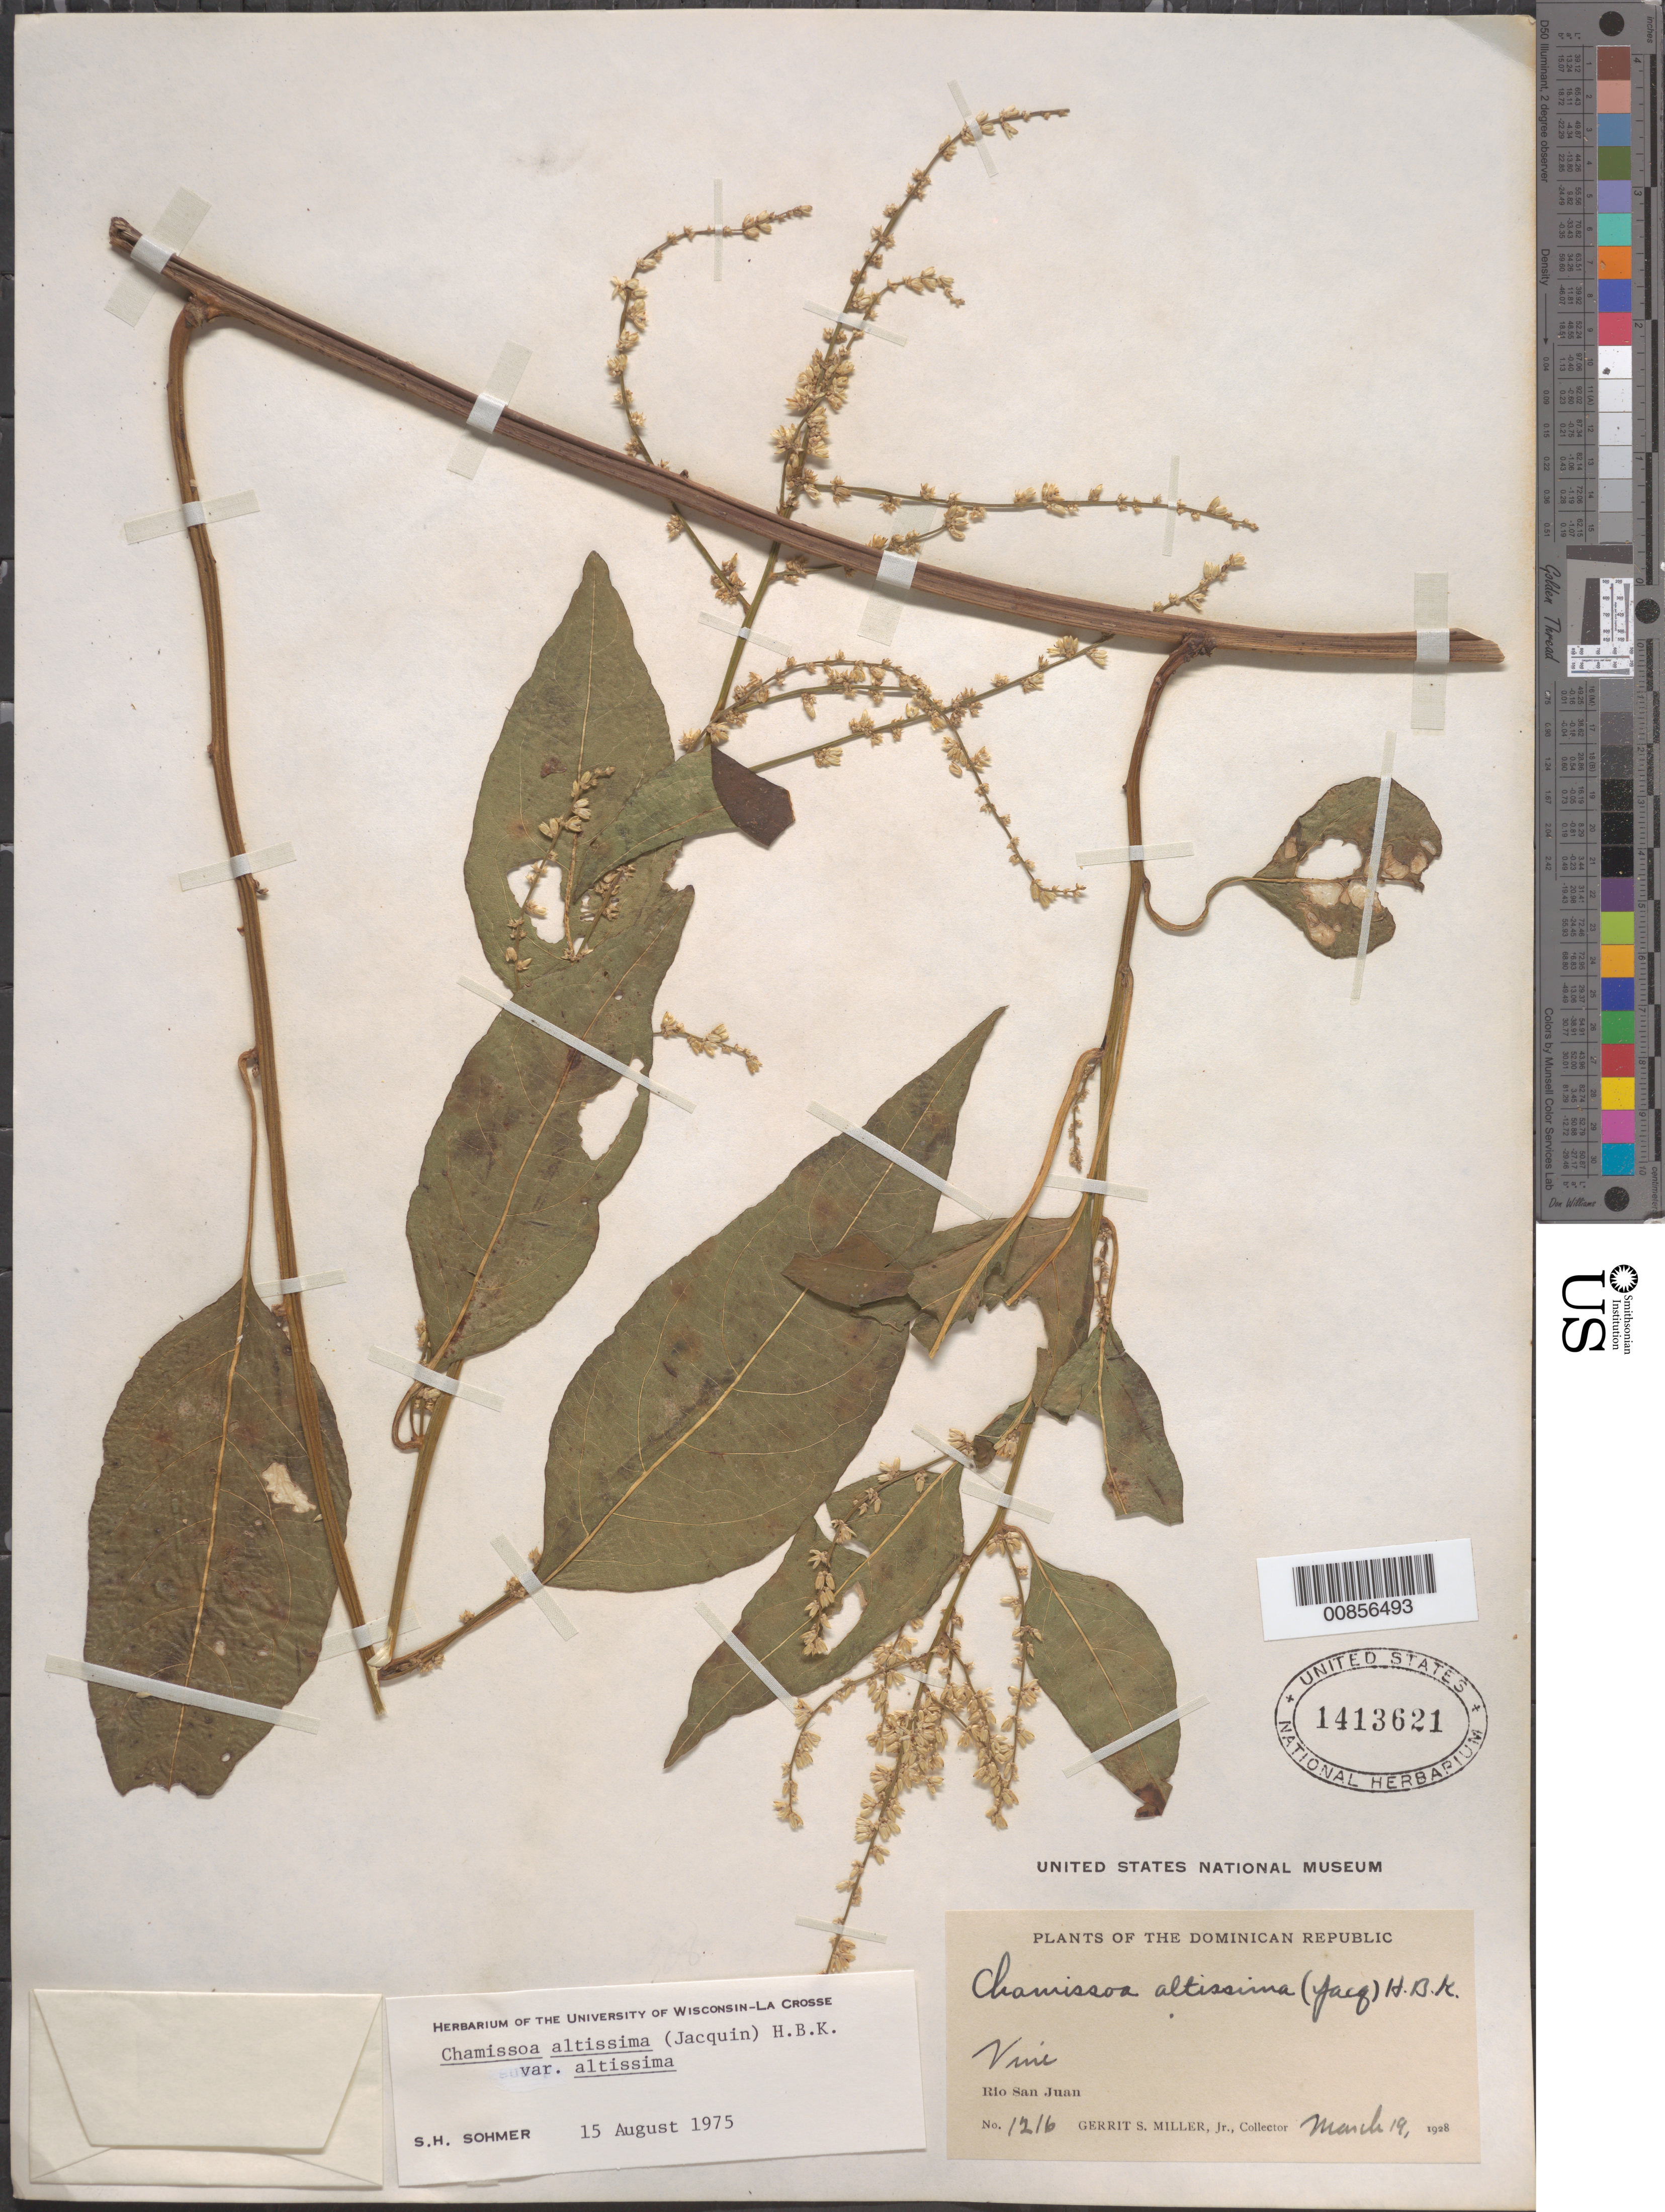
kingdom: Plantae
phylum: Tracheophyta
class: Magnoliopsida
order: Caryophyllales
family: Amaranthaceae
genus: Chamissoa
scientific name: Chamissoa altissima var. altissima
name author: (Jacq.) Kunth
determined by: Sohmer, S. H.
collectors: G. S. Miller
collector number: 1216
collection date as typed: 19 Mar 1928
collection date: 1928-03-19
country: Dominican Republic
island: Hispaniola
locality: Río San Juan.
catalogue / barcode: US 1413621